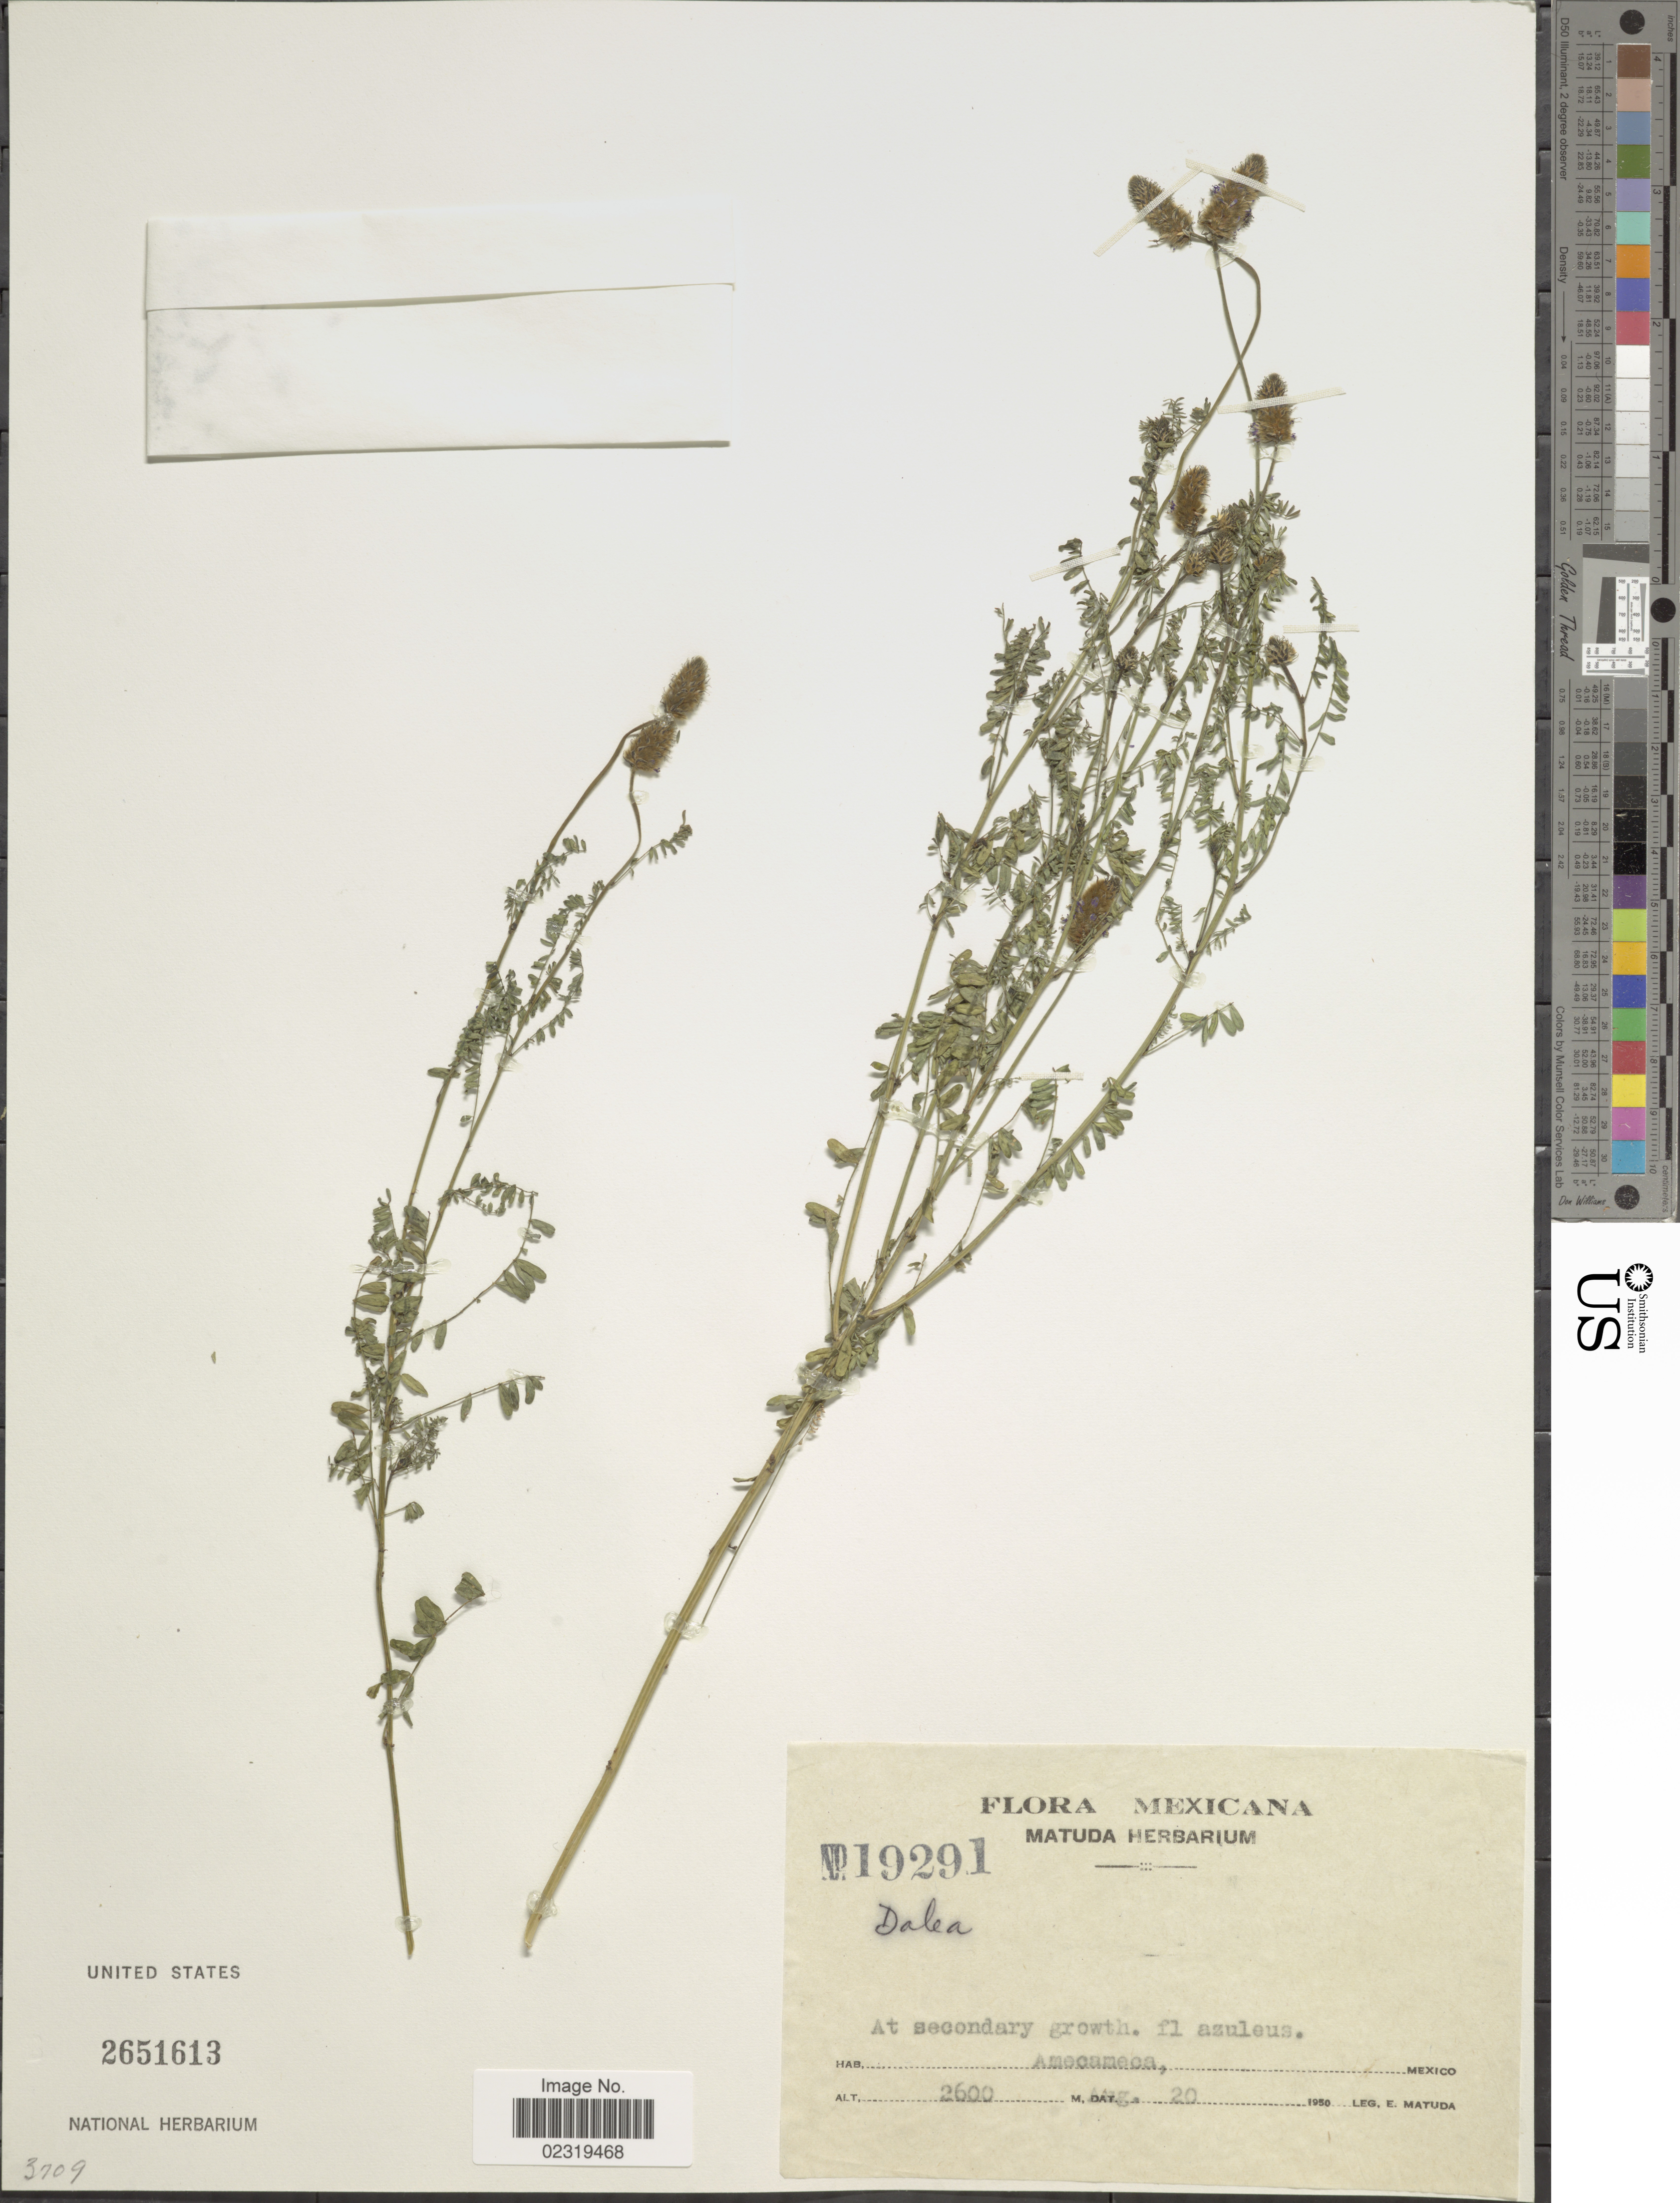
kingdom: Plantae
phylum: Tracheophyta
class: Magnoliopsida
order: Fabales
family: Fabaceae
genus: Dalea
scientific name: Dalea leporina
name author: (Aiton) Bullock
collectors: E. Matuda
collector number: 19291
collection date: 1950-08-20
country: Mexico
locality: Amecameca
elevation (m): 2600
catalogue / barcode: US 2651613